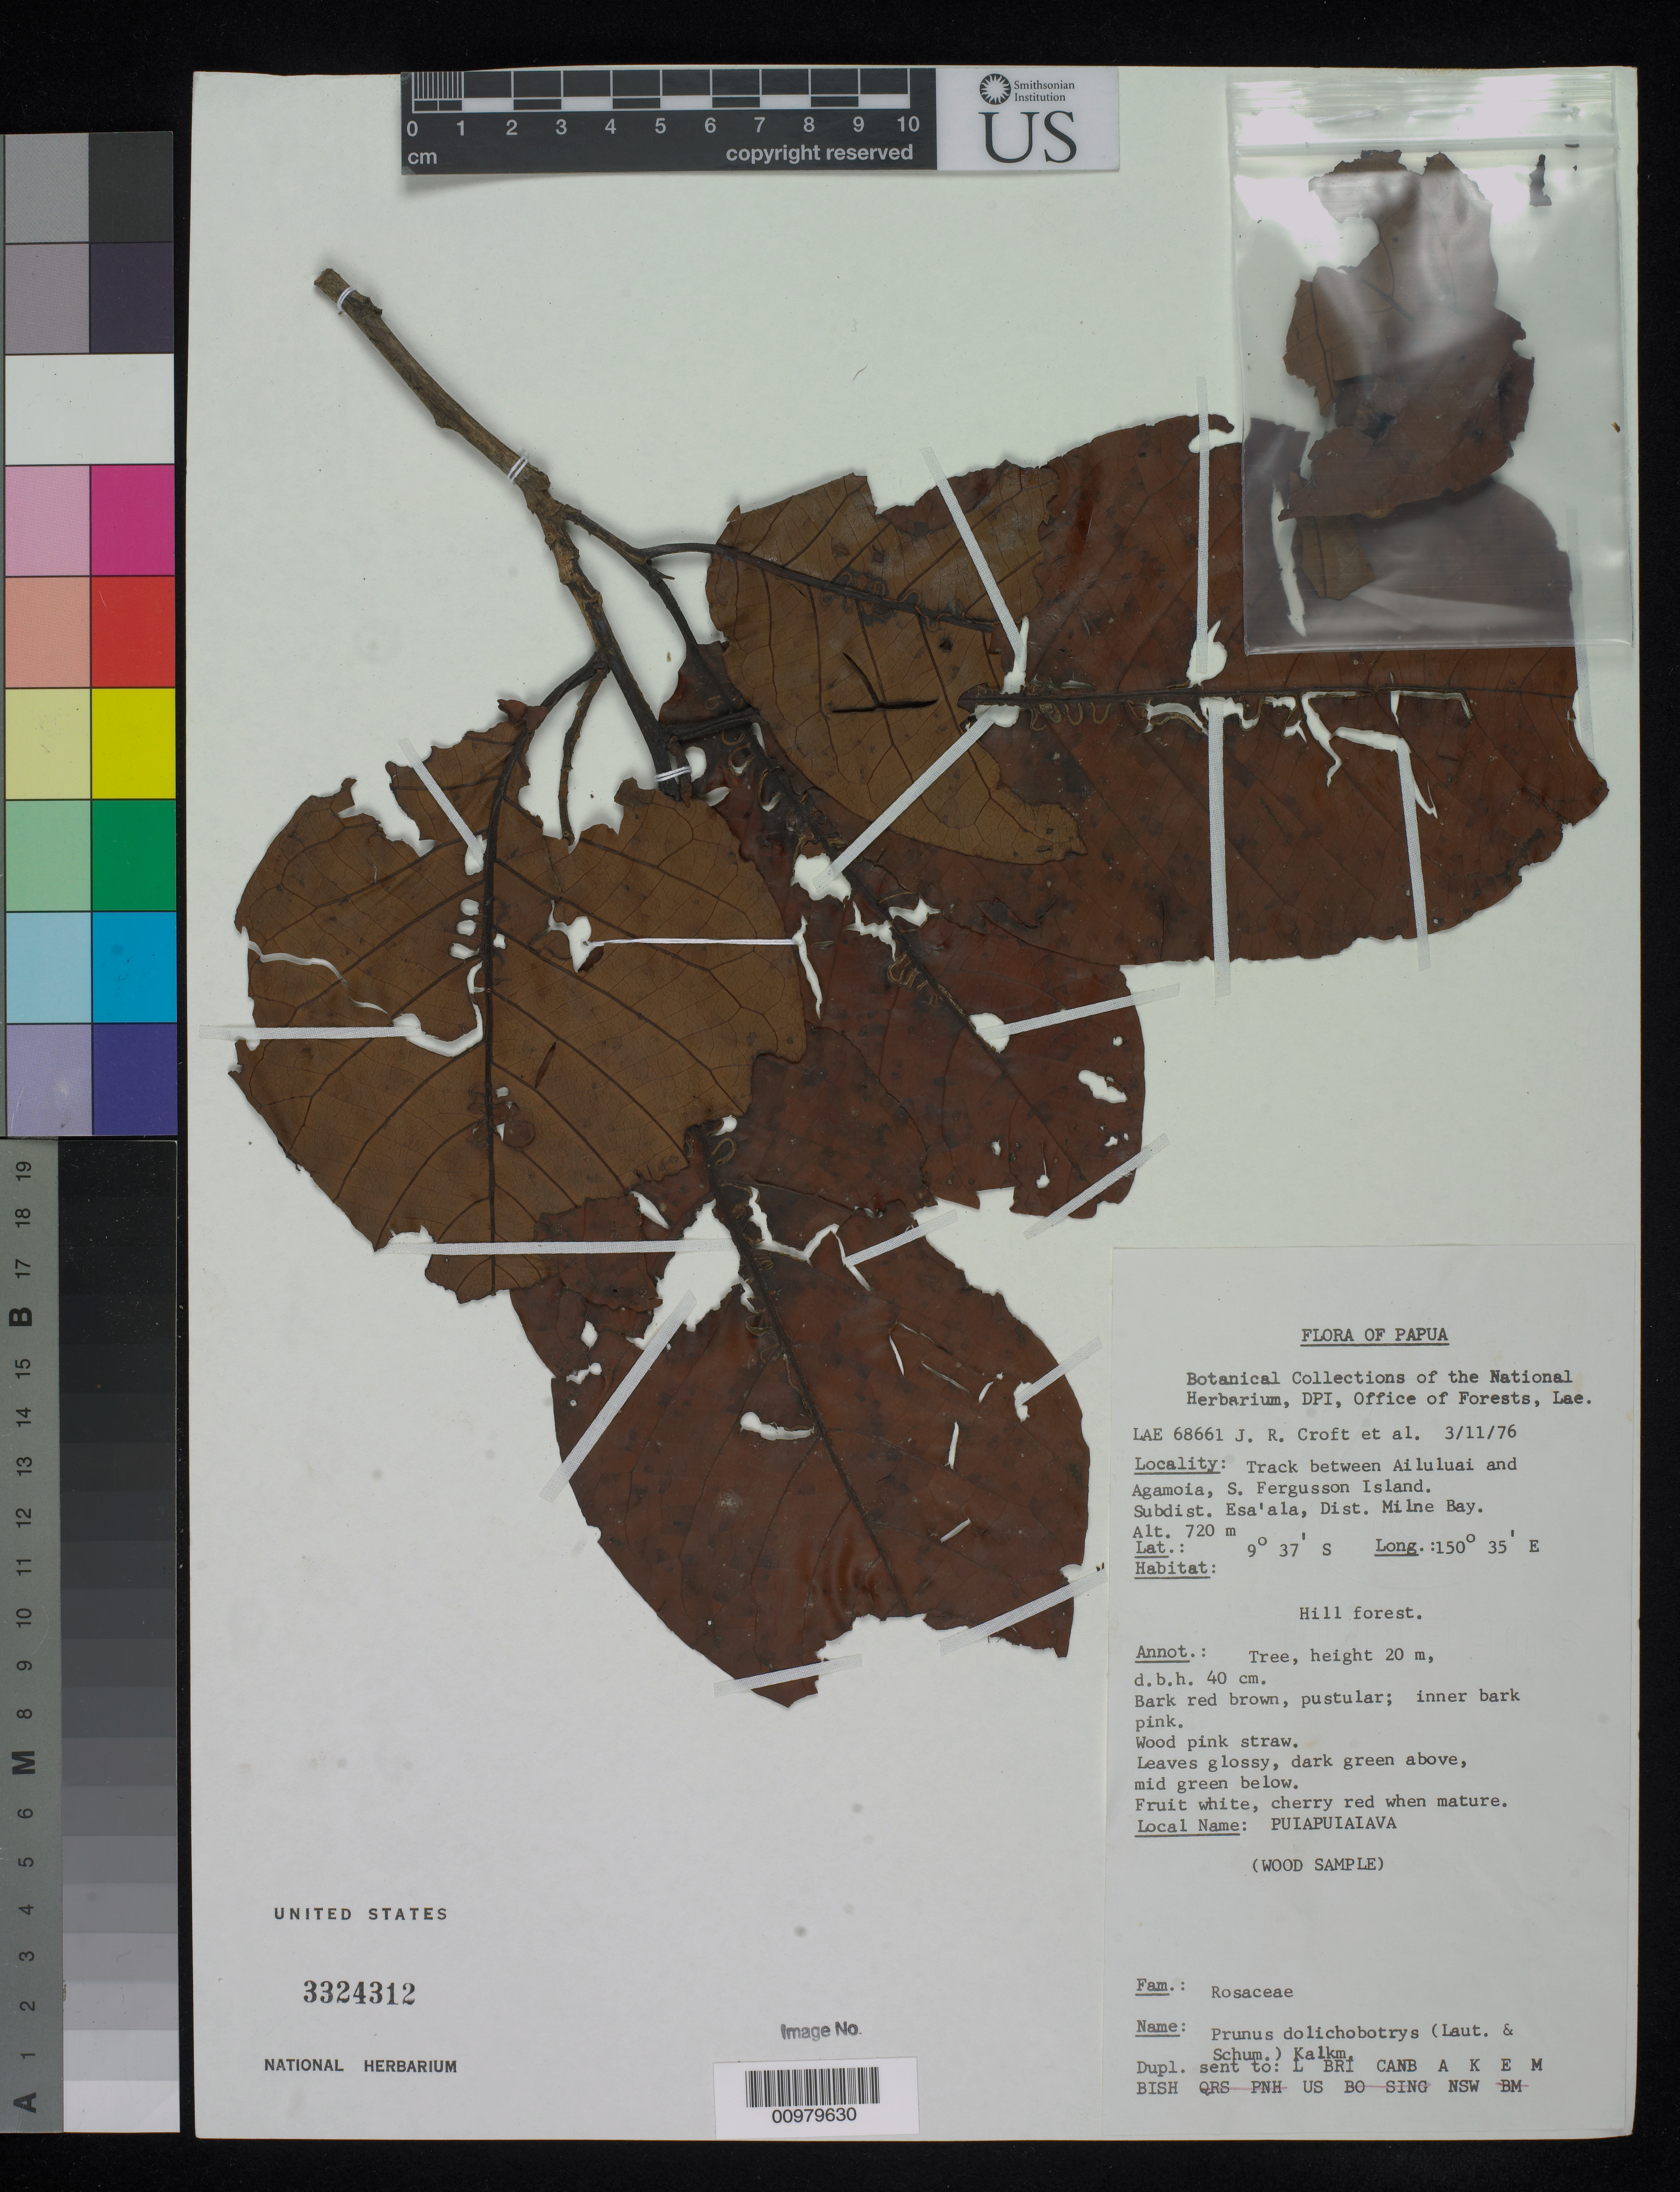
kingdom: Plantae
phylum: Tracheophyta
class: Magnoliopsida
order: Rosales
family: Rosaceae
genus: Prunus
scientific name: Prunus dolichobotrys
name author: (Lauterb. & K. Schum.) Kalkman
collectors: J. R. Croft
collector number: LAE 68661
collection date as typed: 11 Mar 1976 or 03 Nov 1976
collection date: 1976-03-11 or 1976-11-03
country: Papua New Guinea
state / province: Milne Bay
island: Fergusson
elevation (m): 720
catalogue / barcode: US 3324312